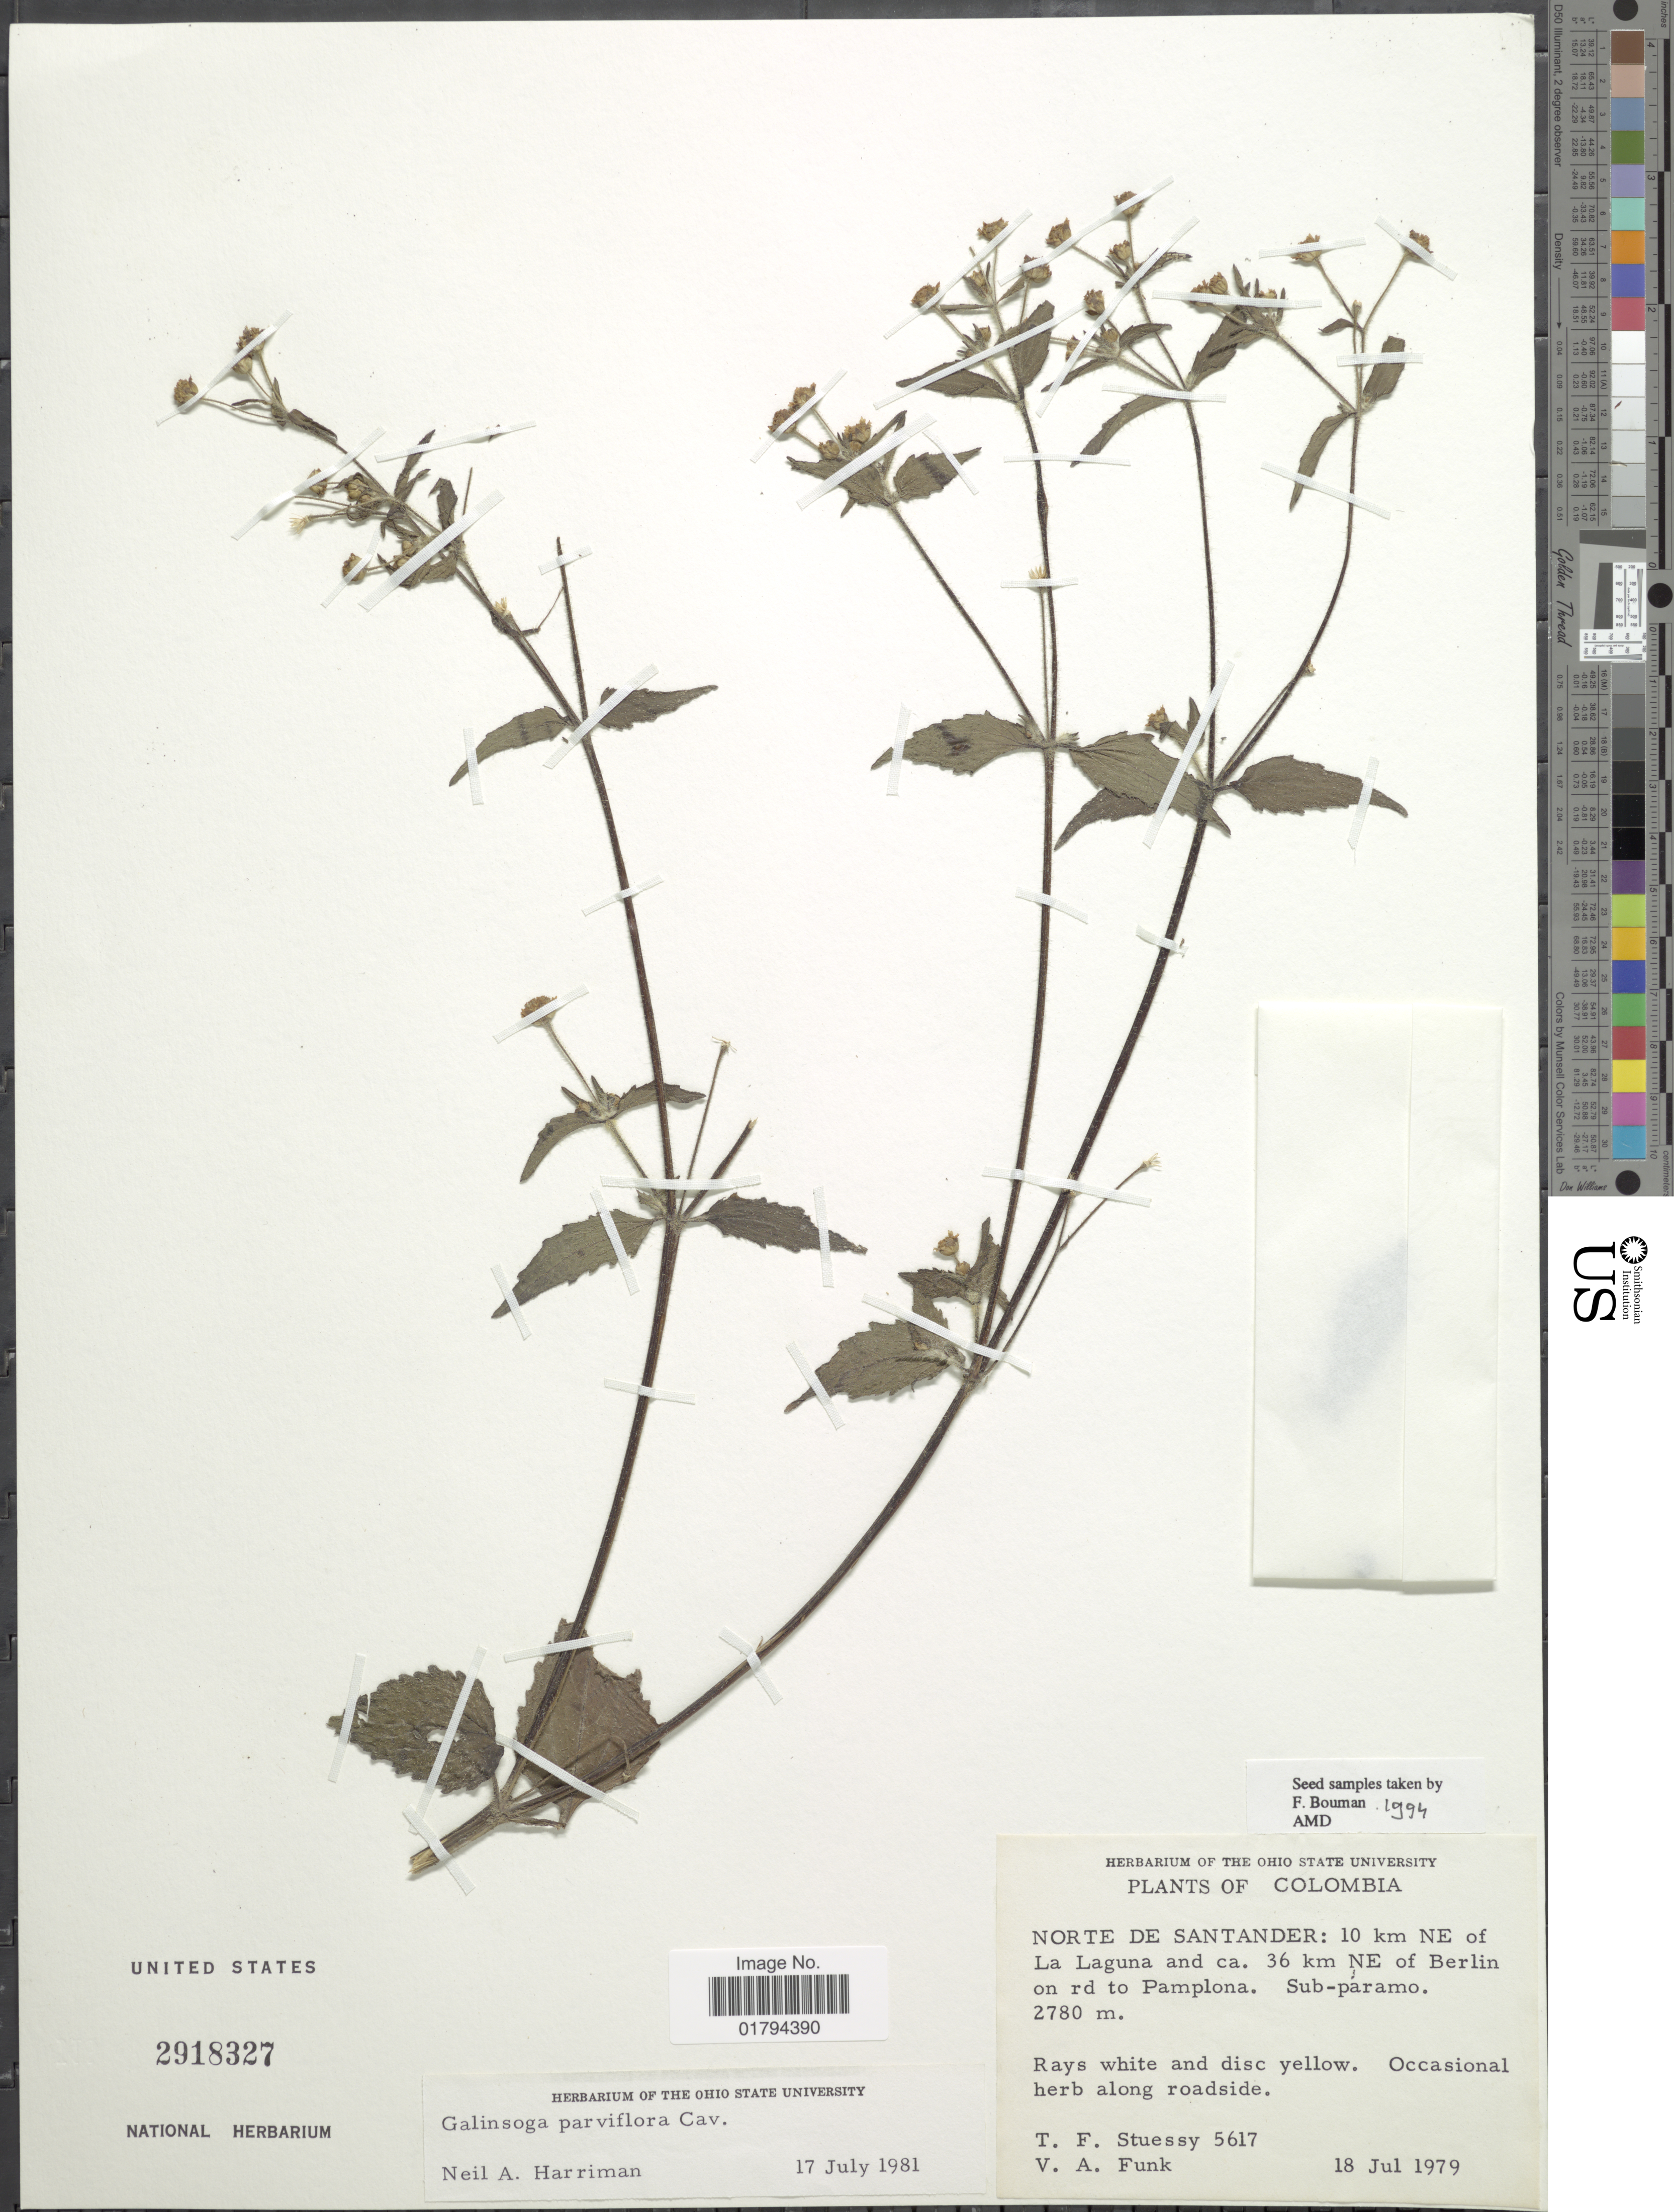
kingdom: Plantae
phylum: Tracheophyta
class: Magnoliopsida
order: Asterales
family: Asteraceae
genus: Galinsoga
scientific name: Galinsoga parviflora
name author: Cav.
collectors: T. Stuessy & V. Funk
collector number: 5617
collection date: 1979-07-18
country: Colombia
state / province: Norte de Santander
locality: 10 km NE of La Laguna and ca. 36 km NE of Berlin on rd to Pamplona, sub-paramo, occasional herb along roadside.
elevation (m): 2780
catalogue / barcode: US 2918327